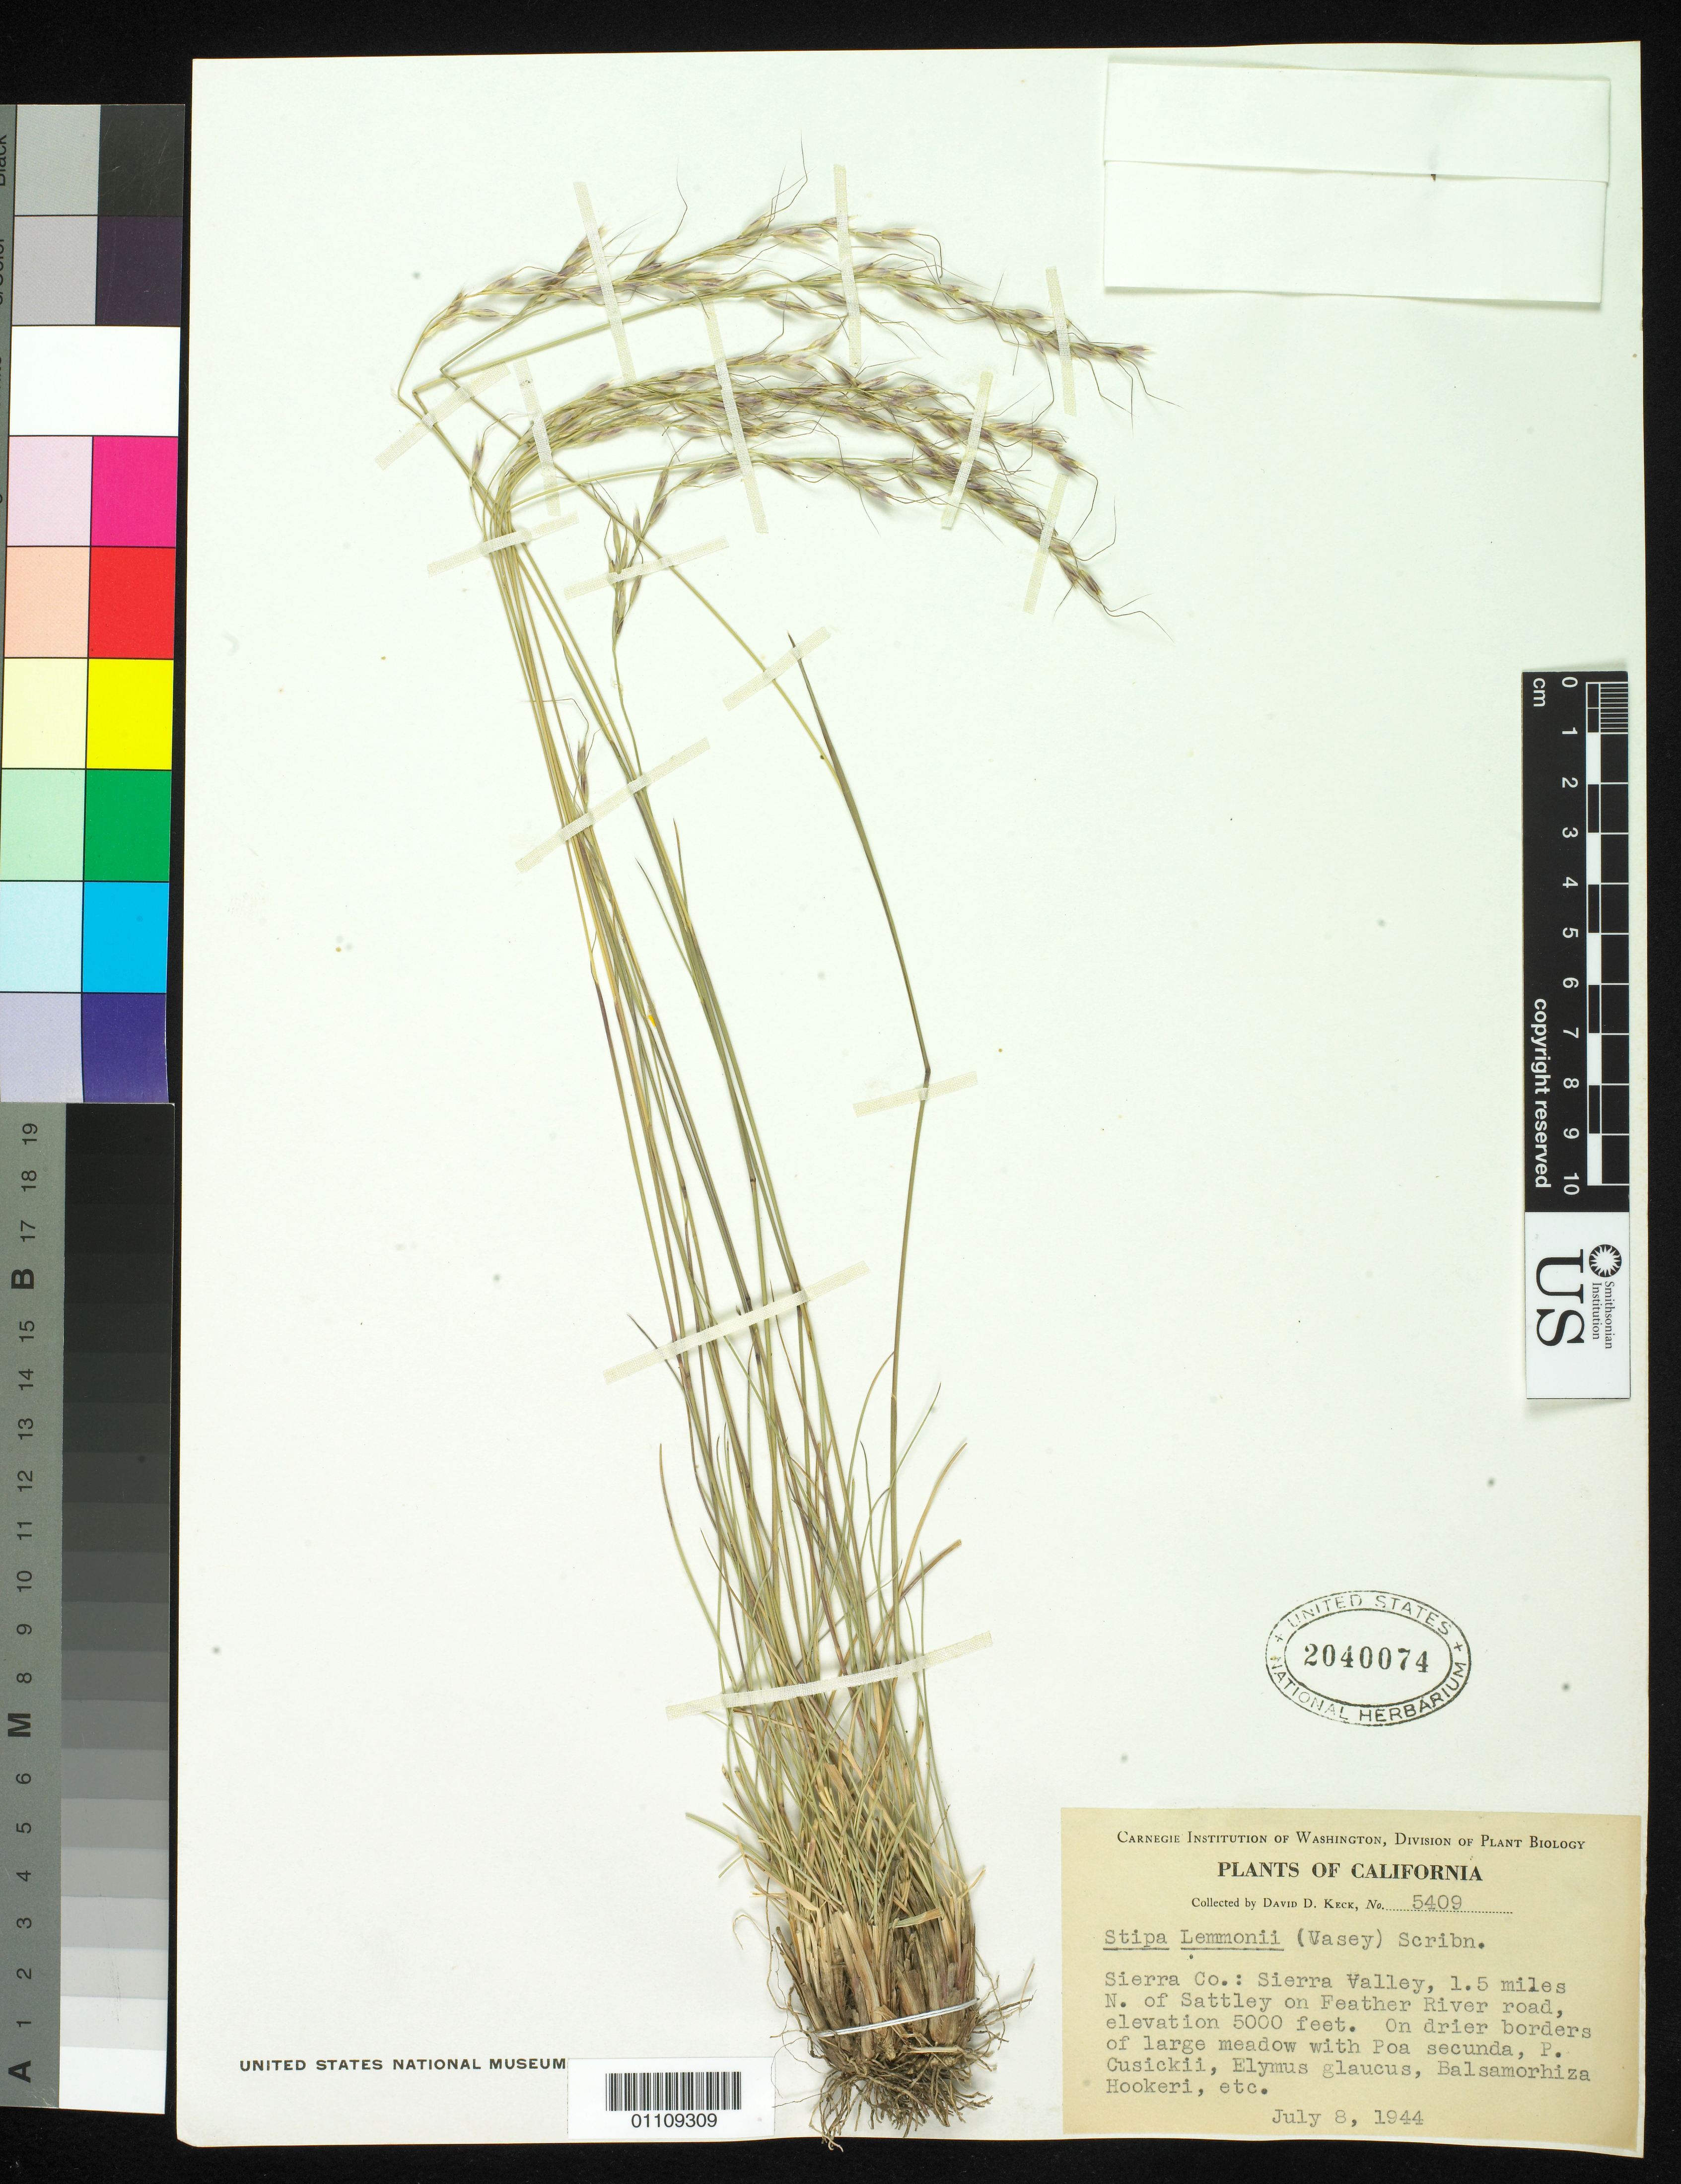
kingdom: Plantae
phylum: Tracheophyta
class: Liliopsida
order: Poales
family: Poaceae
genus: Eriocoma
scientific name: Eriocoma lemmonii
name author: (Vasey) Romasch.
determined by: Poaceae Reorganization Project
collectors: D. D. Keck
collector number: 5409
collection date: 1944-07-08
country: United States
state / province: California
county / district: Sierra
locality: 1.5 mi. N. of Sattley on Feather River Road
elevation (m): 1524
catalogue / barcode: US 2040074